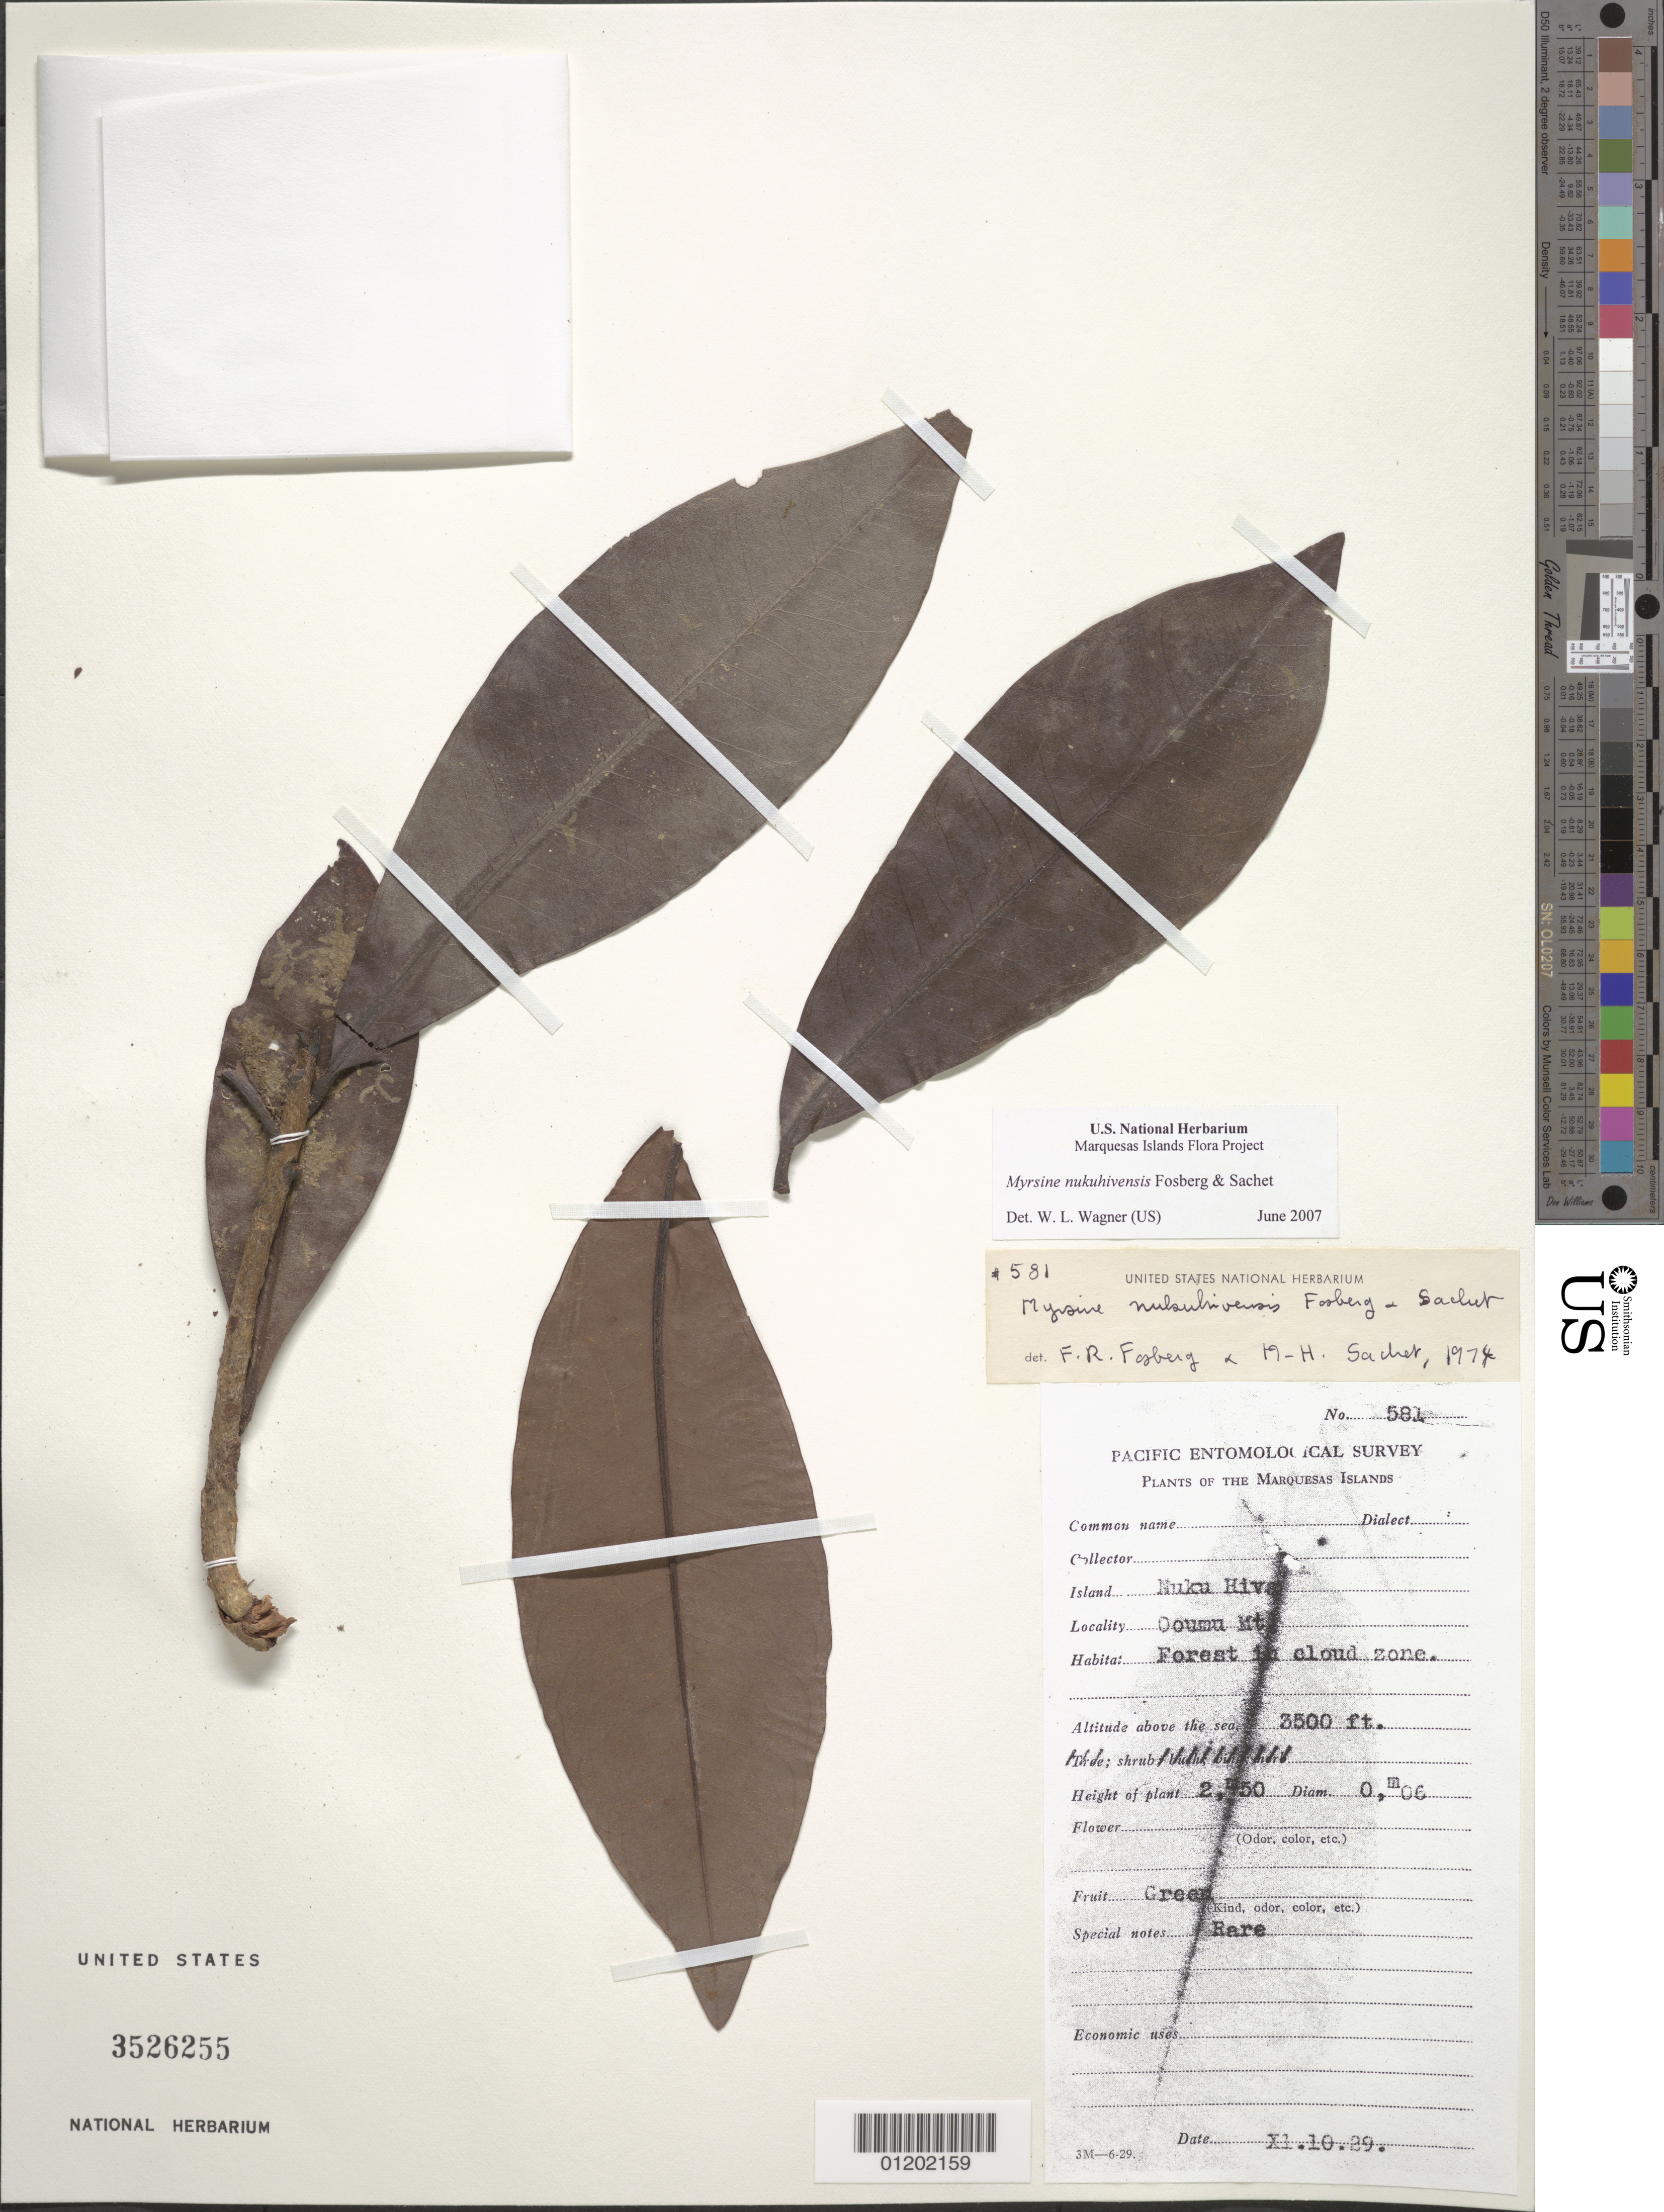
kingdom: Plantae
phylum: Tracheophyta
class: Magnoliopsida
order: Ericales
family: Primulaceae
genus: Myrsine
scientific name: Myrsine nukuhivensis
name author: Fosberg & Sachet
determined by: Fosberg, F. R.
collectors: Pacific Entomological Survey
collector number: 581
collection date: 1929-11-10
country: French Polynesia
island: Nuku Hiva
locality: Ooumu Mt.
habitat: Forest in cloud zone; rare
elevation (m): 1067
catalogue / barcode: US 3526255